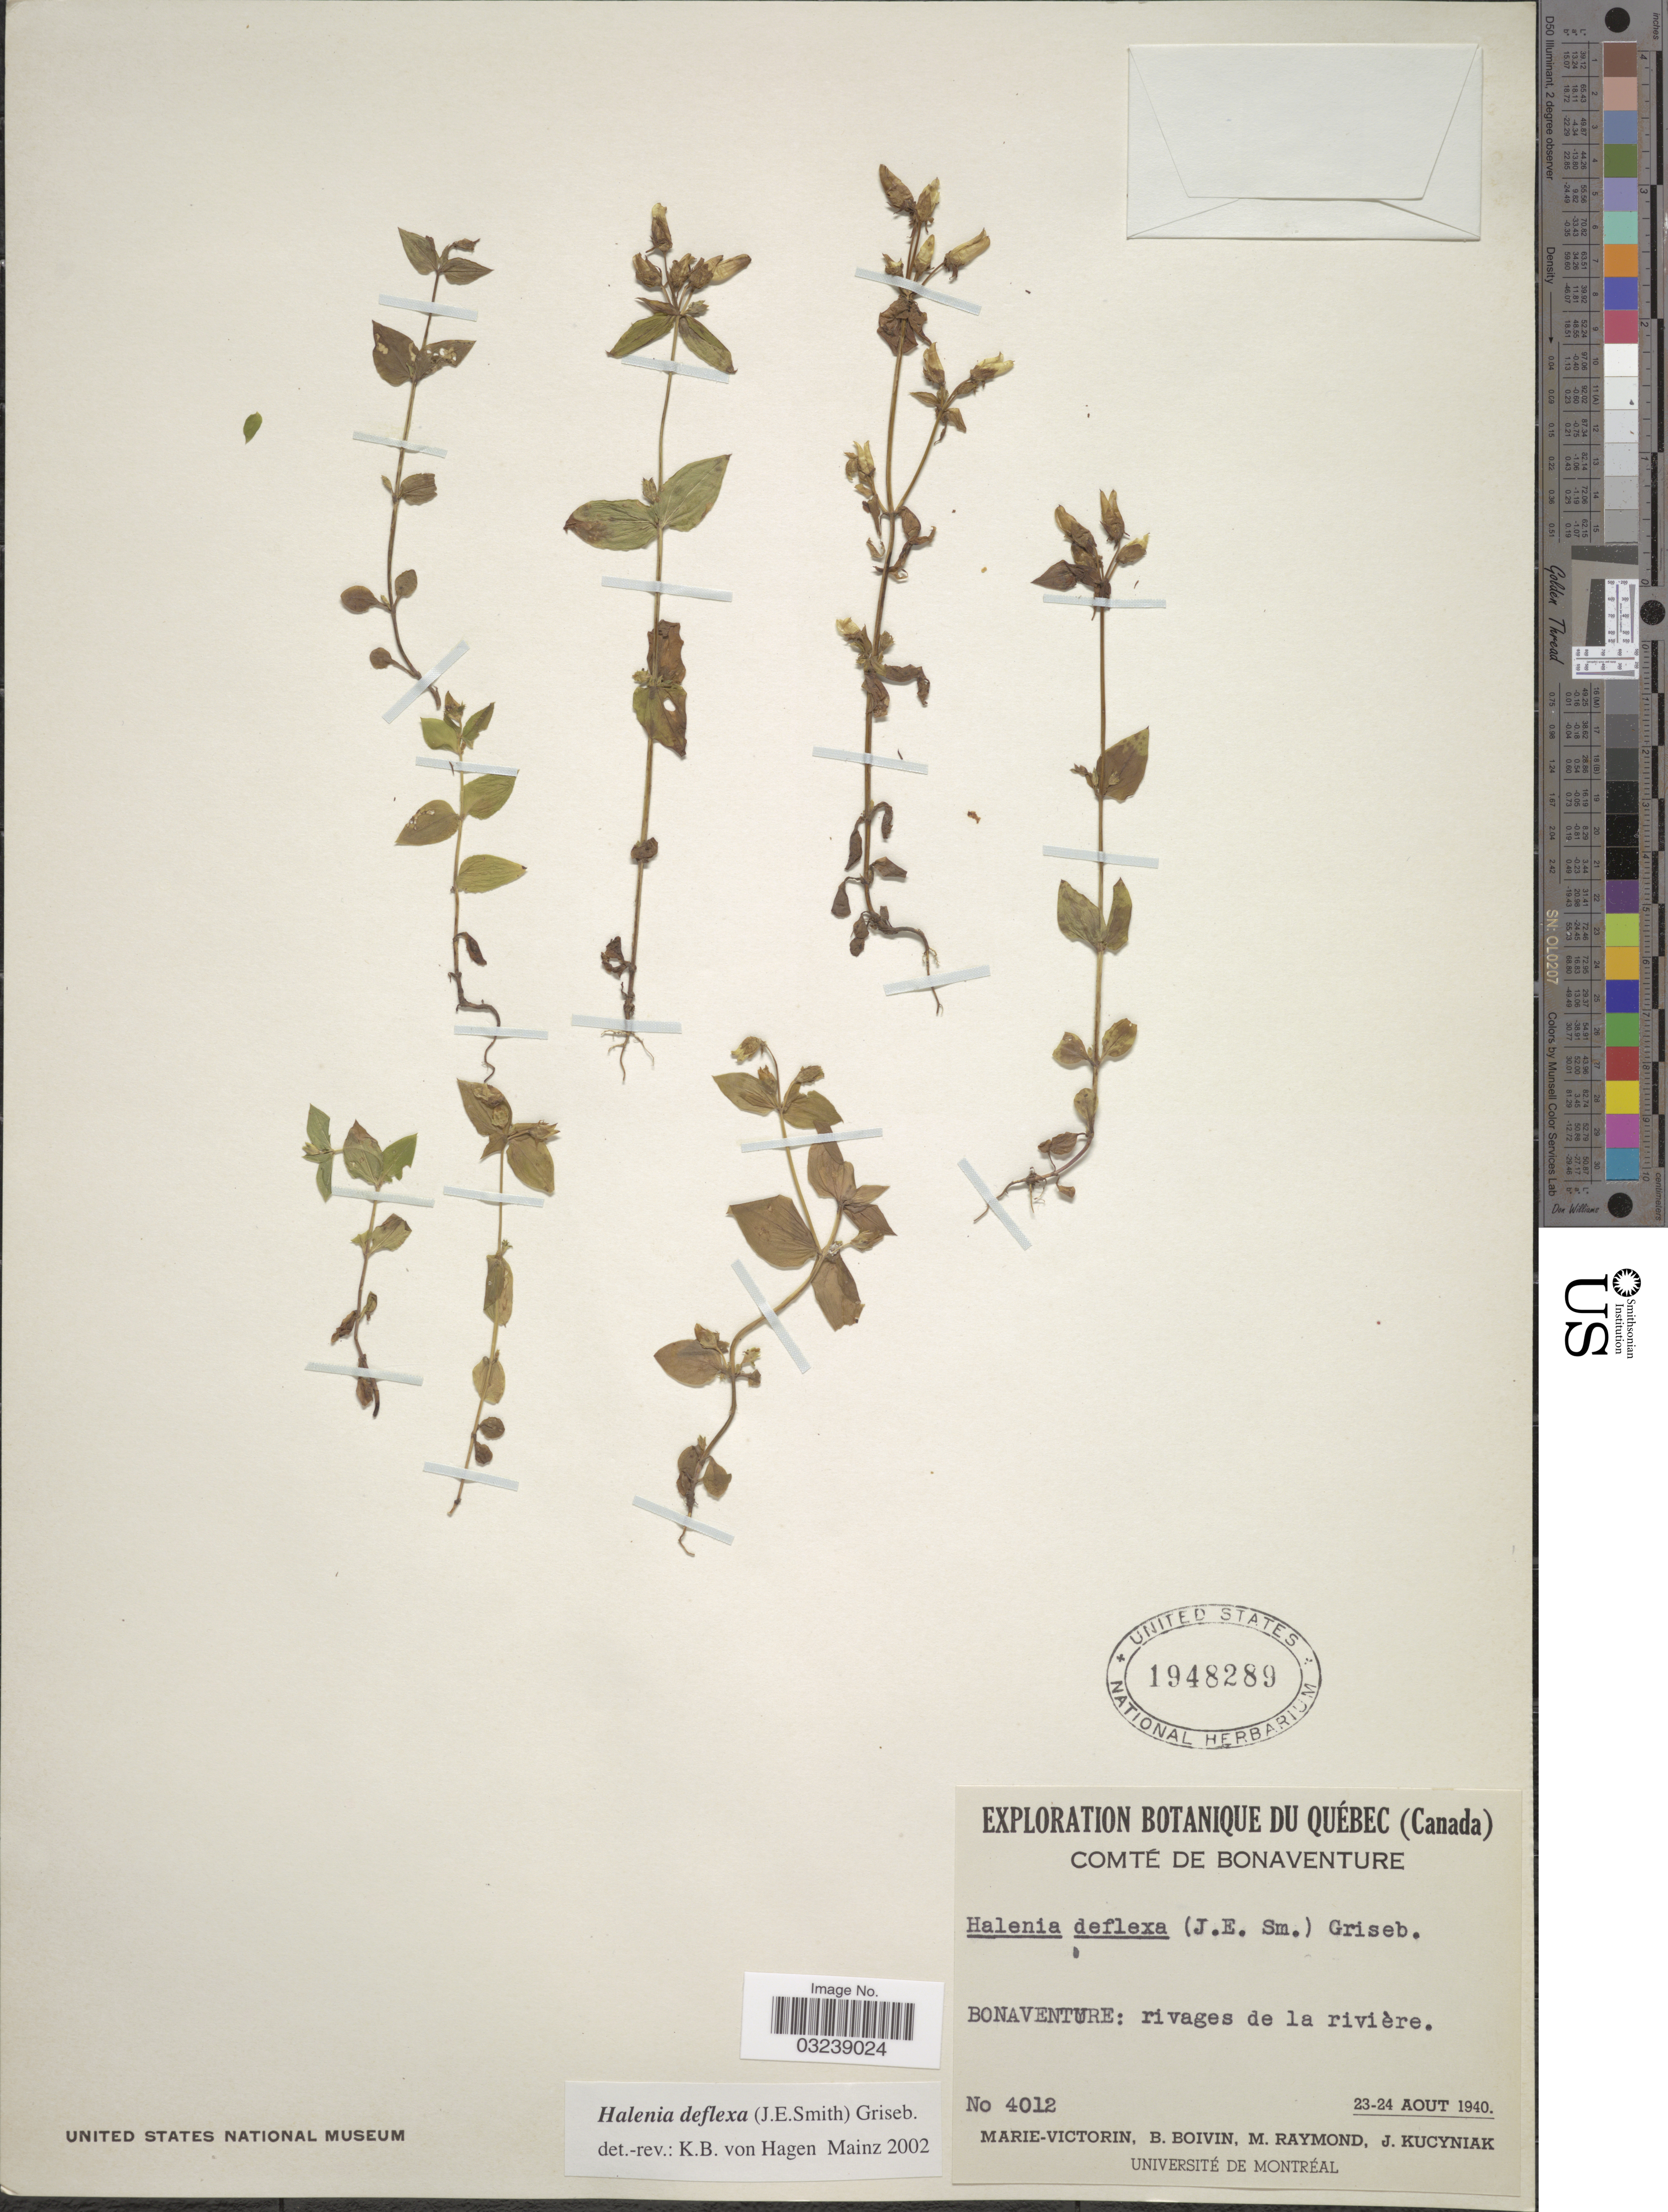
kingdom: Plantae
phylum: Tracheophyta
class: Magnoliopsida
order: Gentianales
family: Gentianaceae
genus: Halenia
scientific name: Halenia deflexa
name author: (Sm.) Griseb.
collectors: -. Marie-Victorin, J. R. B. Boivin, M. Raymond & J. Kucyniak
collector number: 4012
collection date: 1940-08-23/1940-08-24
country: Canada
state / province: Quebec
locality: Comté de Bonaventure. Bonaventure: rivages de la rivière.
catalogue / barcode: US 1948289